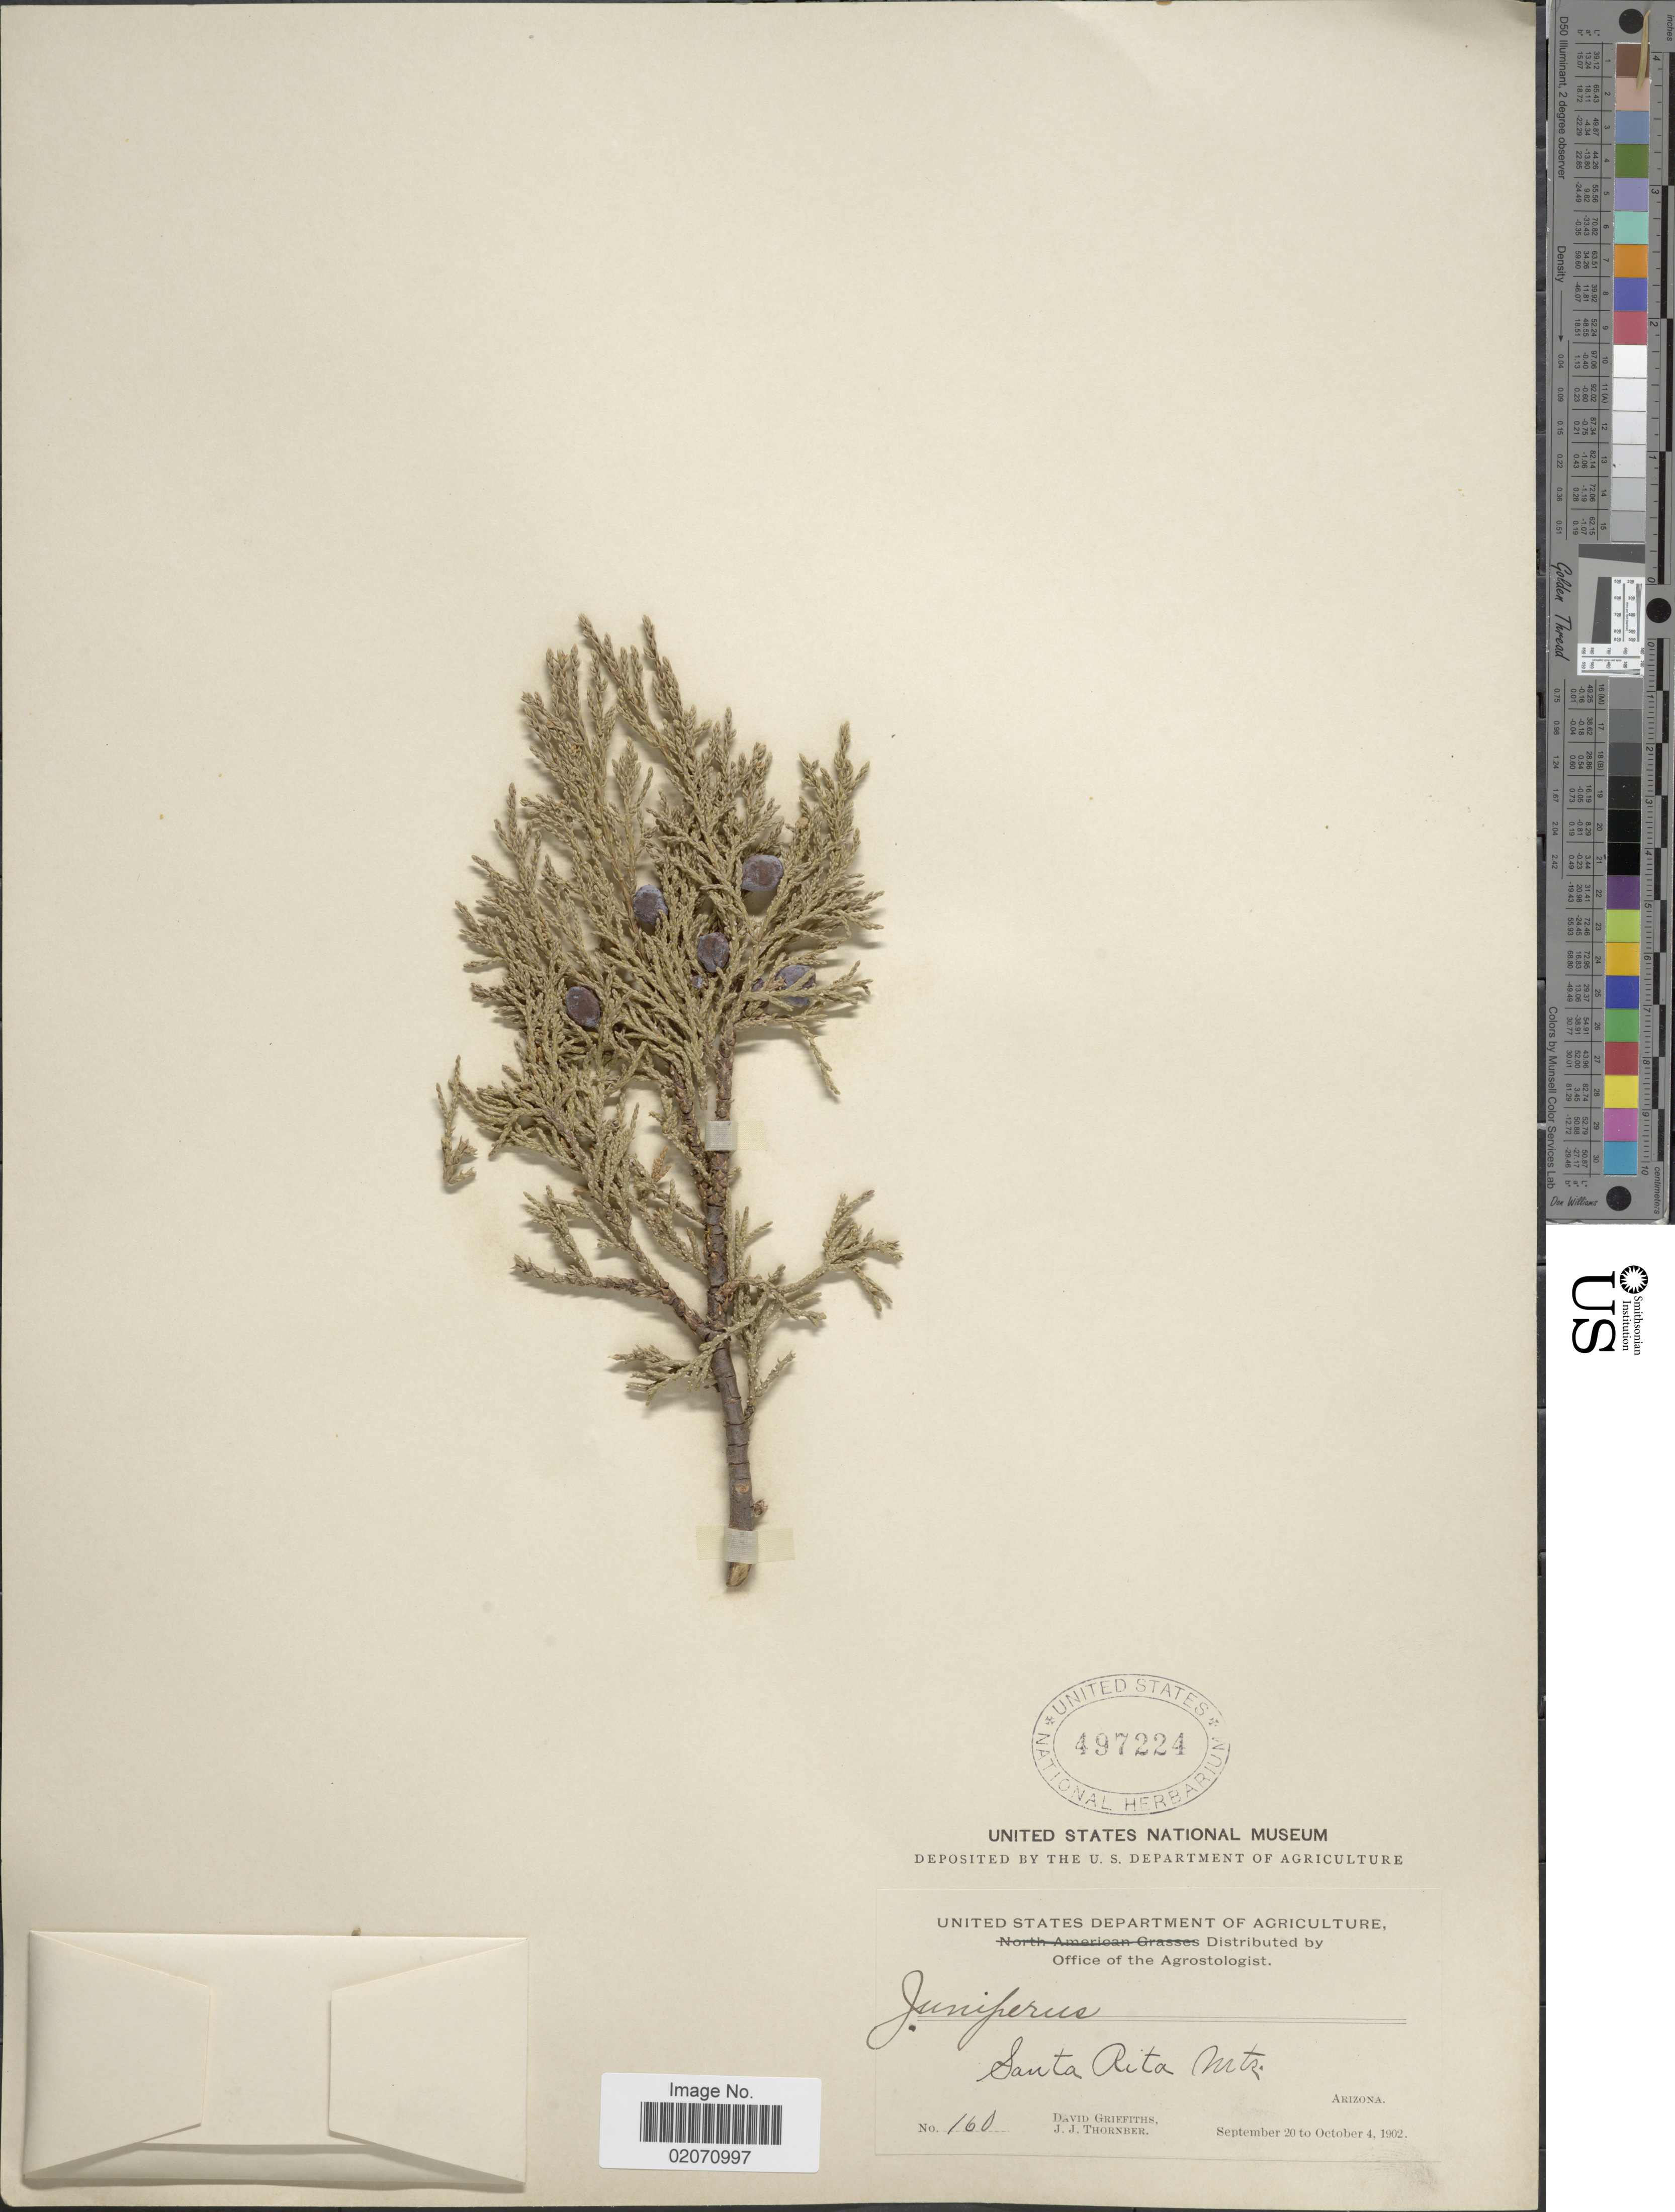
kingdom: Plantae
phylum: Tracheophyta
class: Pinopsida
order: Pinales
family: Cupressaceae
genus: Juniperus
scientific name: Juniperus deppeana var. pachyphlaea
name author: (Torr.) Martínez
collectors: D. Griffiths & J. Thornber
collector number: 160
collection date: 1902-09-20/1902-10-04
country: United States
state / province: Arizona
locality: Santa Rita Mts.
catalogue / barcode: US 497224